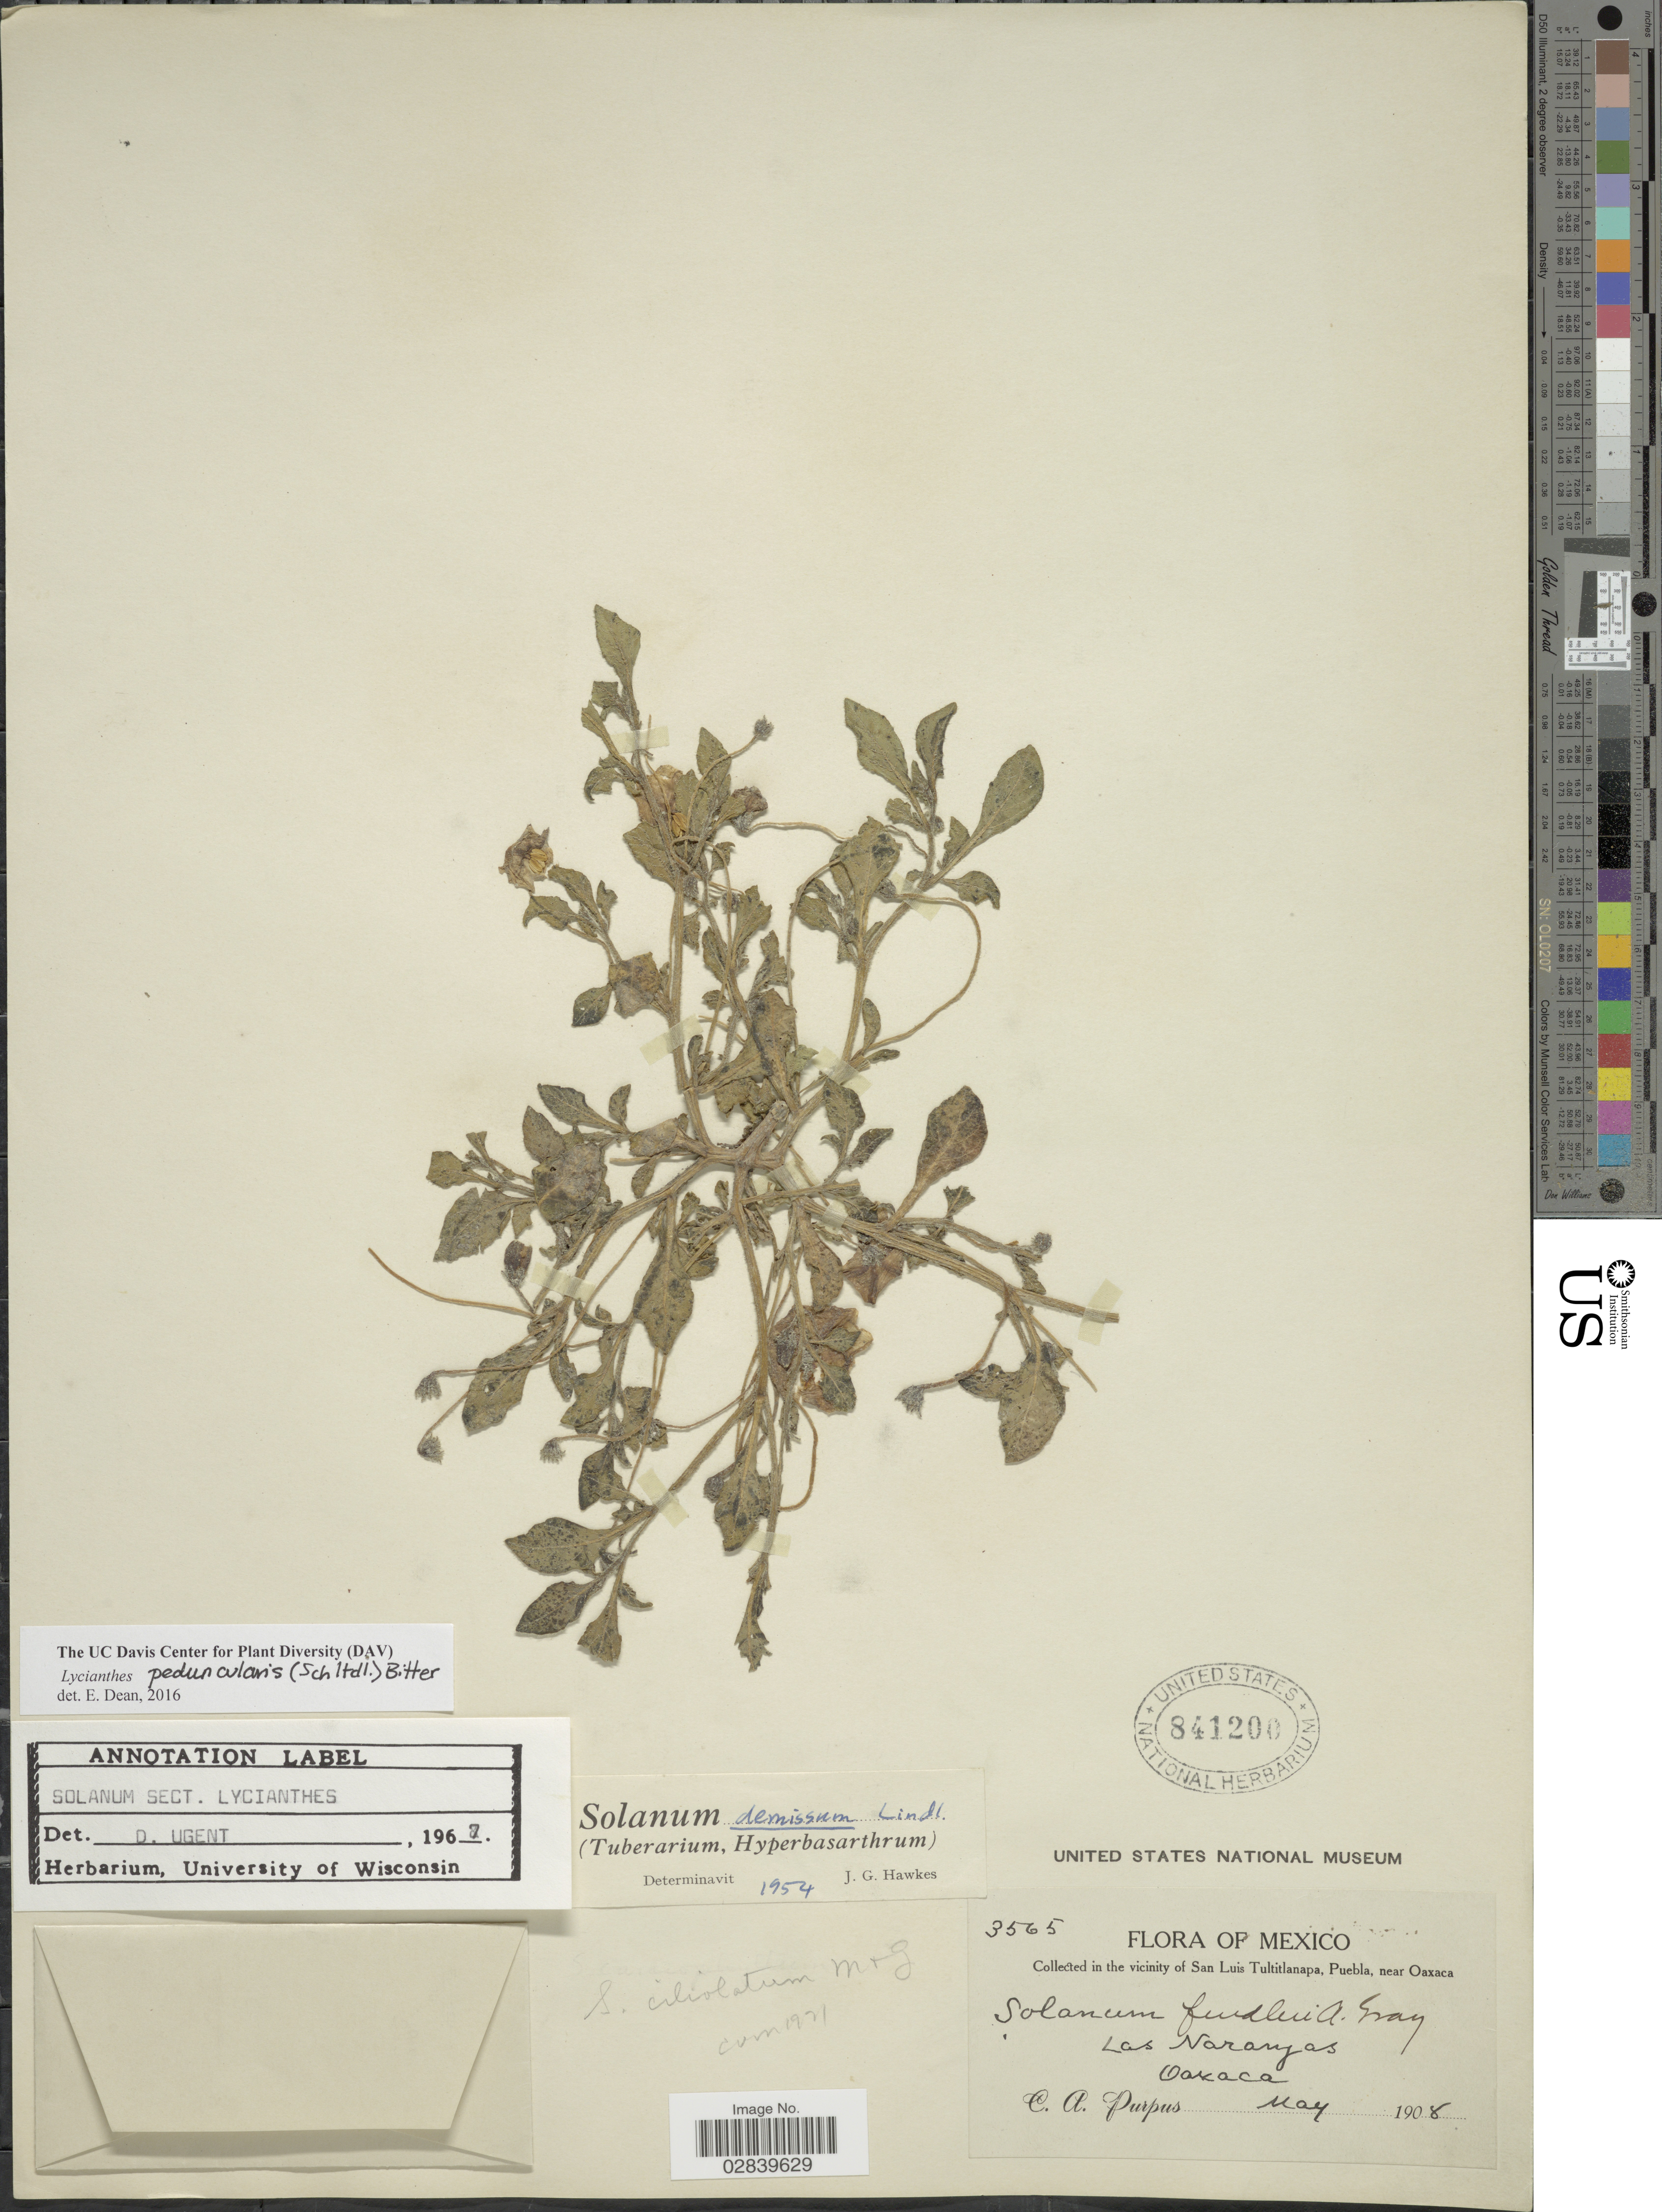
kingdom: Plantae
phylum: Tracheophyta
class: Magnoliopsida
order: Solanales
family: Solanaceae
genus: Lycianthes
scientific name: Lycianthes peduncularis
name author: (Schltdl.) Bitter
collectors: C. A. Purpus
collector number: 3565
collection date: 1908-05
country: Mexico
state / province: Oaxaca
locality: Vicinity of San Luis Tultitlanapa, Puebla, near Oaxaca. Las Naranjas.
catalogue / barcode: US 841200